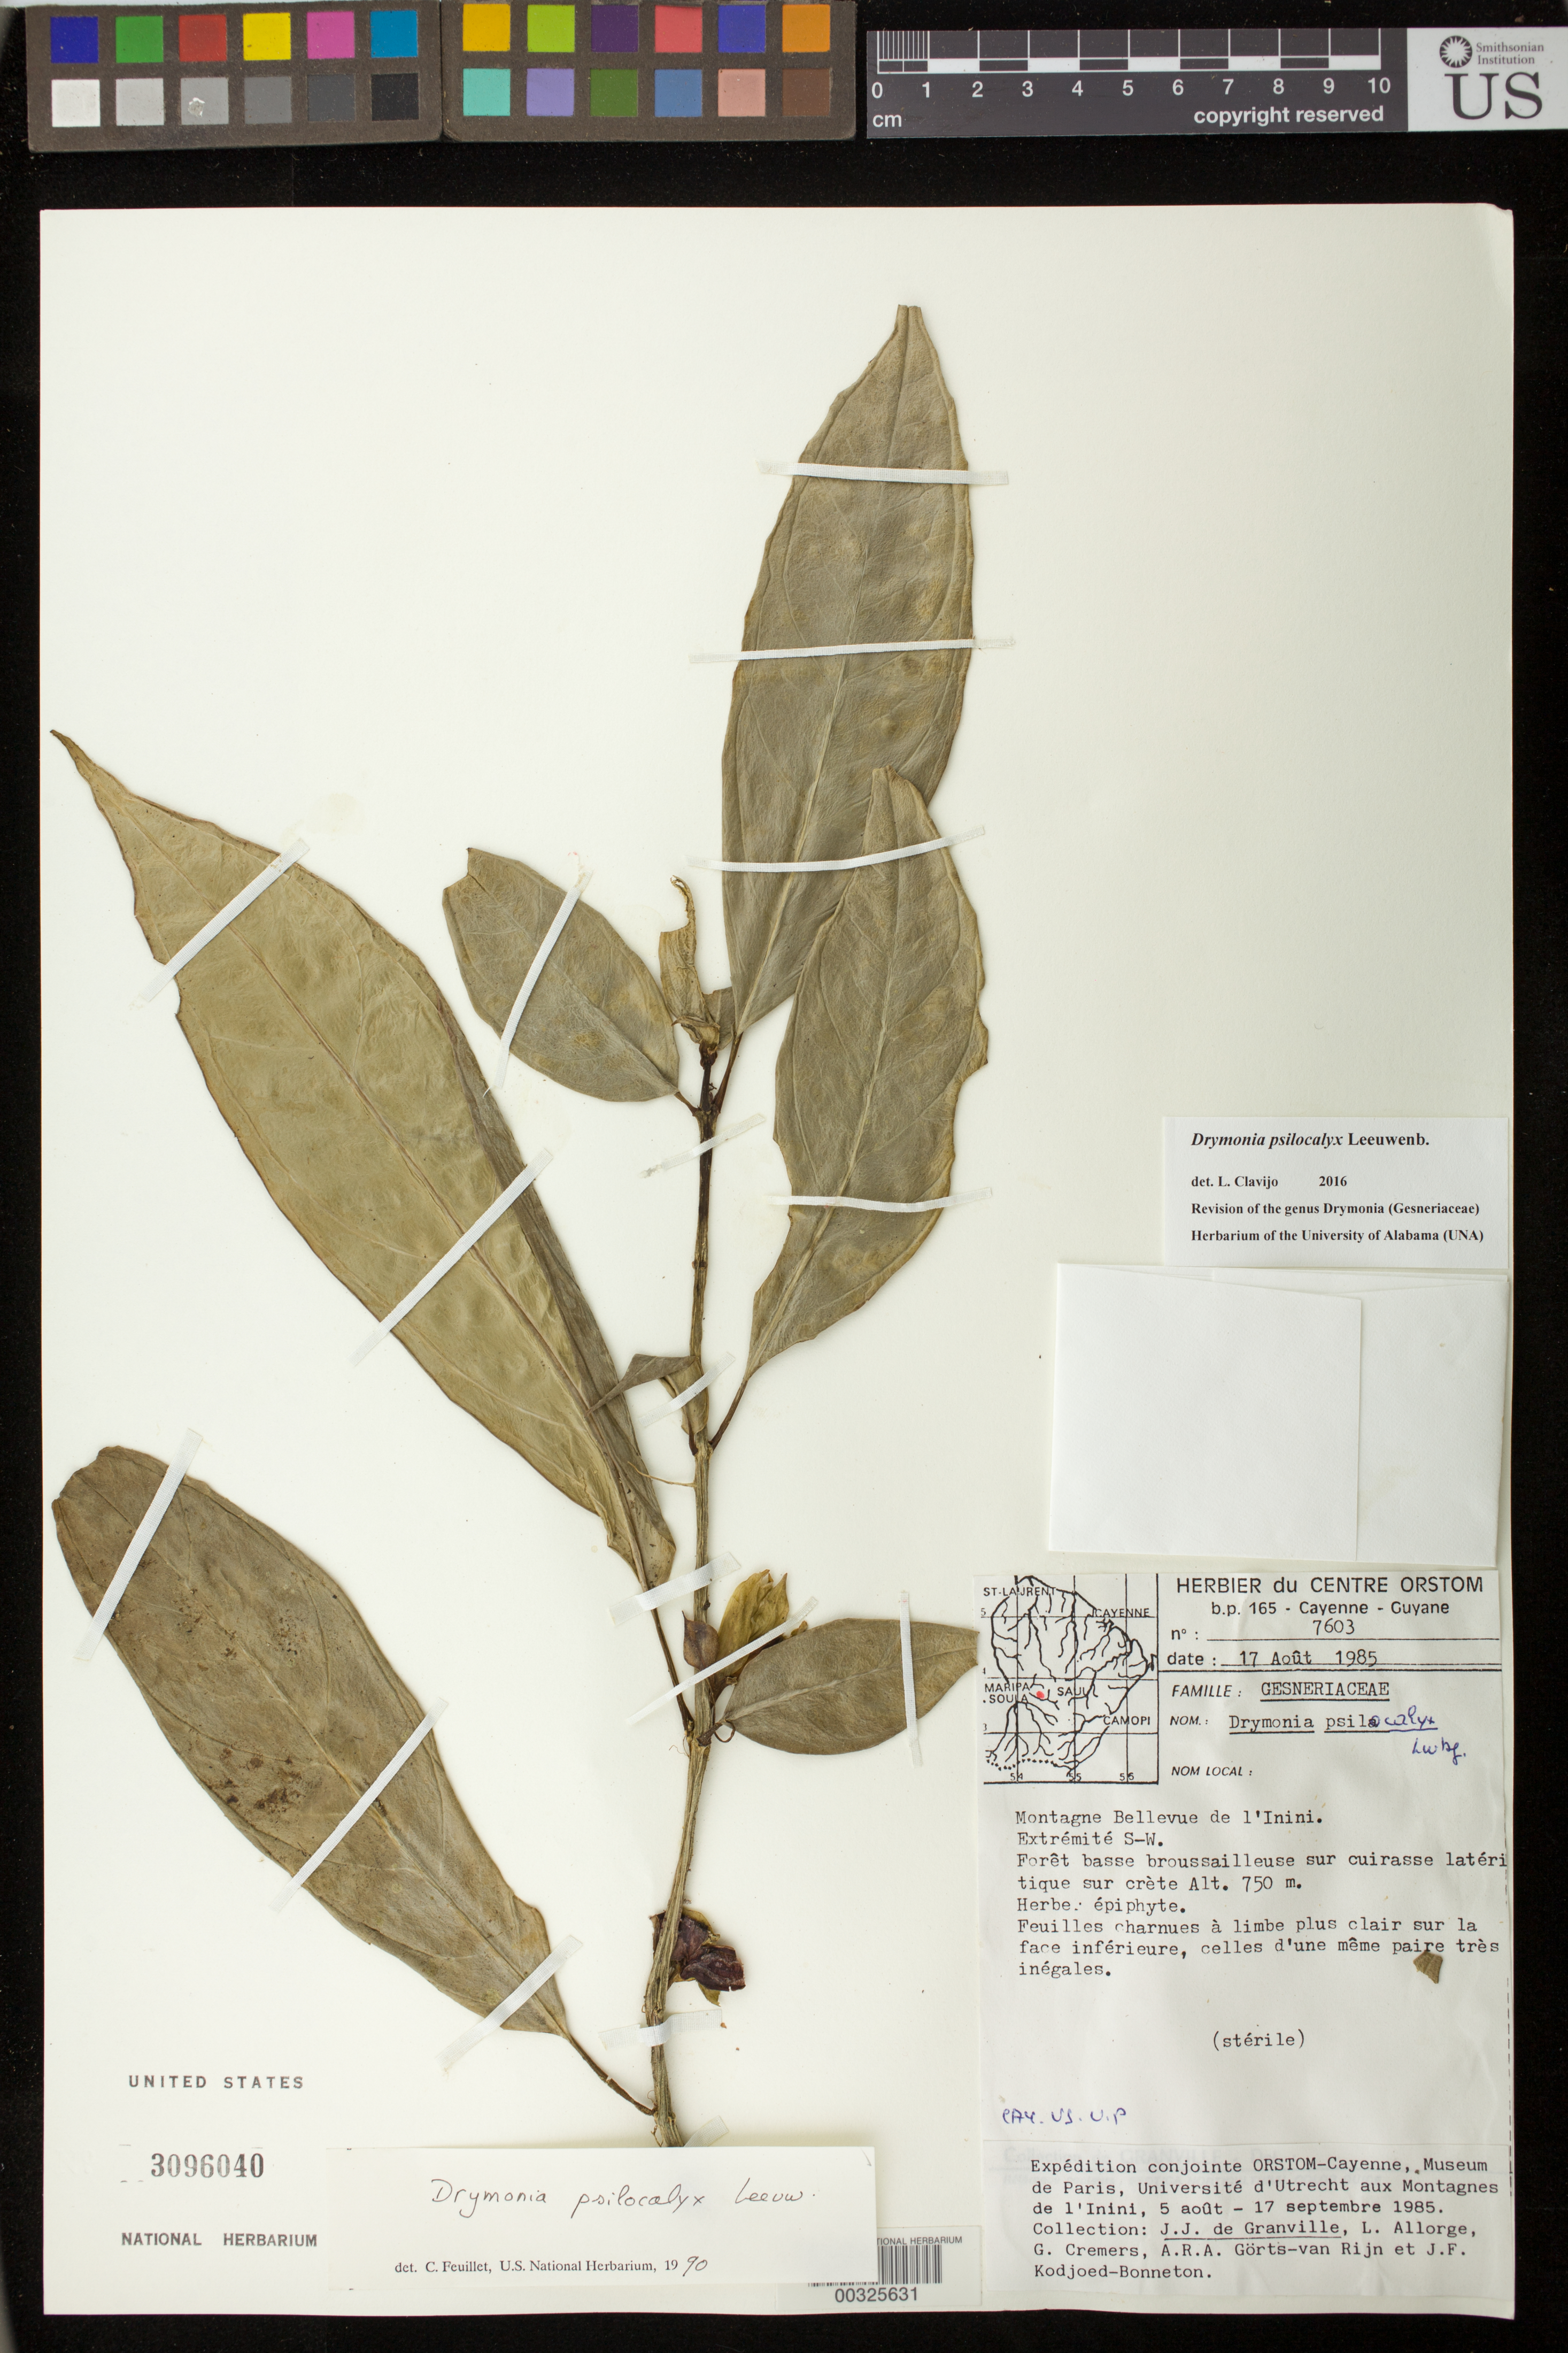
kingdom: Plantae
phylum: Tracheophyta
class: Magnoliopsida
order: Lamiales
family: Gesneriaceae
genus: Drymonia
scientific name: Drymonia psilocalyx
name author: Leeuwenb.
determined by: Skog, Laurence E.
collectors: J.-J. de Granville, L. Allorge, G. Cremers, A. .R. A. Görts-van Rijn & J. Kodjoed-Bonneton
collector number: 7603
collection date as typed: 17 Aug 1985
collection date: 1985-08-17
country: French Guiana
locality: Montagne Bellevue de l'Inini, extrémité S-W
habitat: Forêt basse broussailleuse sur cuirasse latéritique sur crète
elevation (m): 750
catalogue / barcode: US 3096040